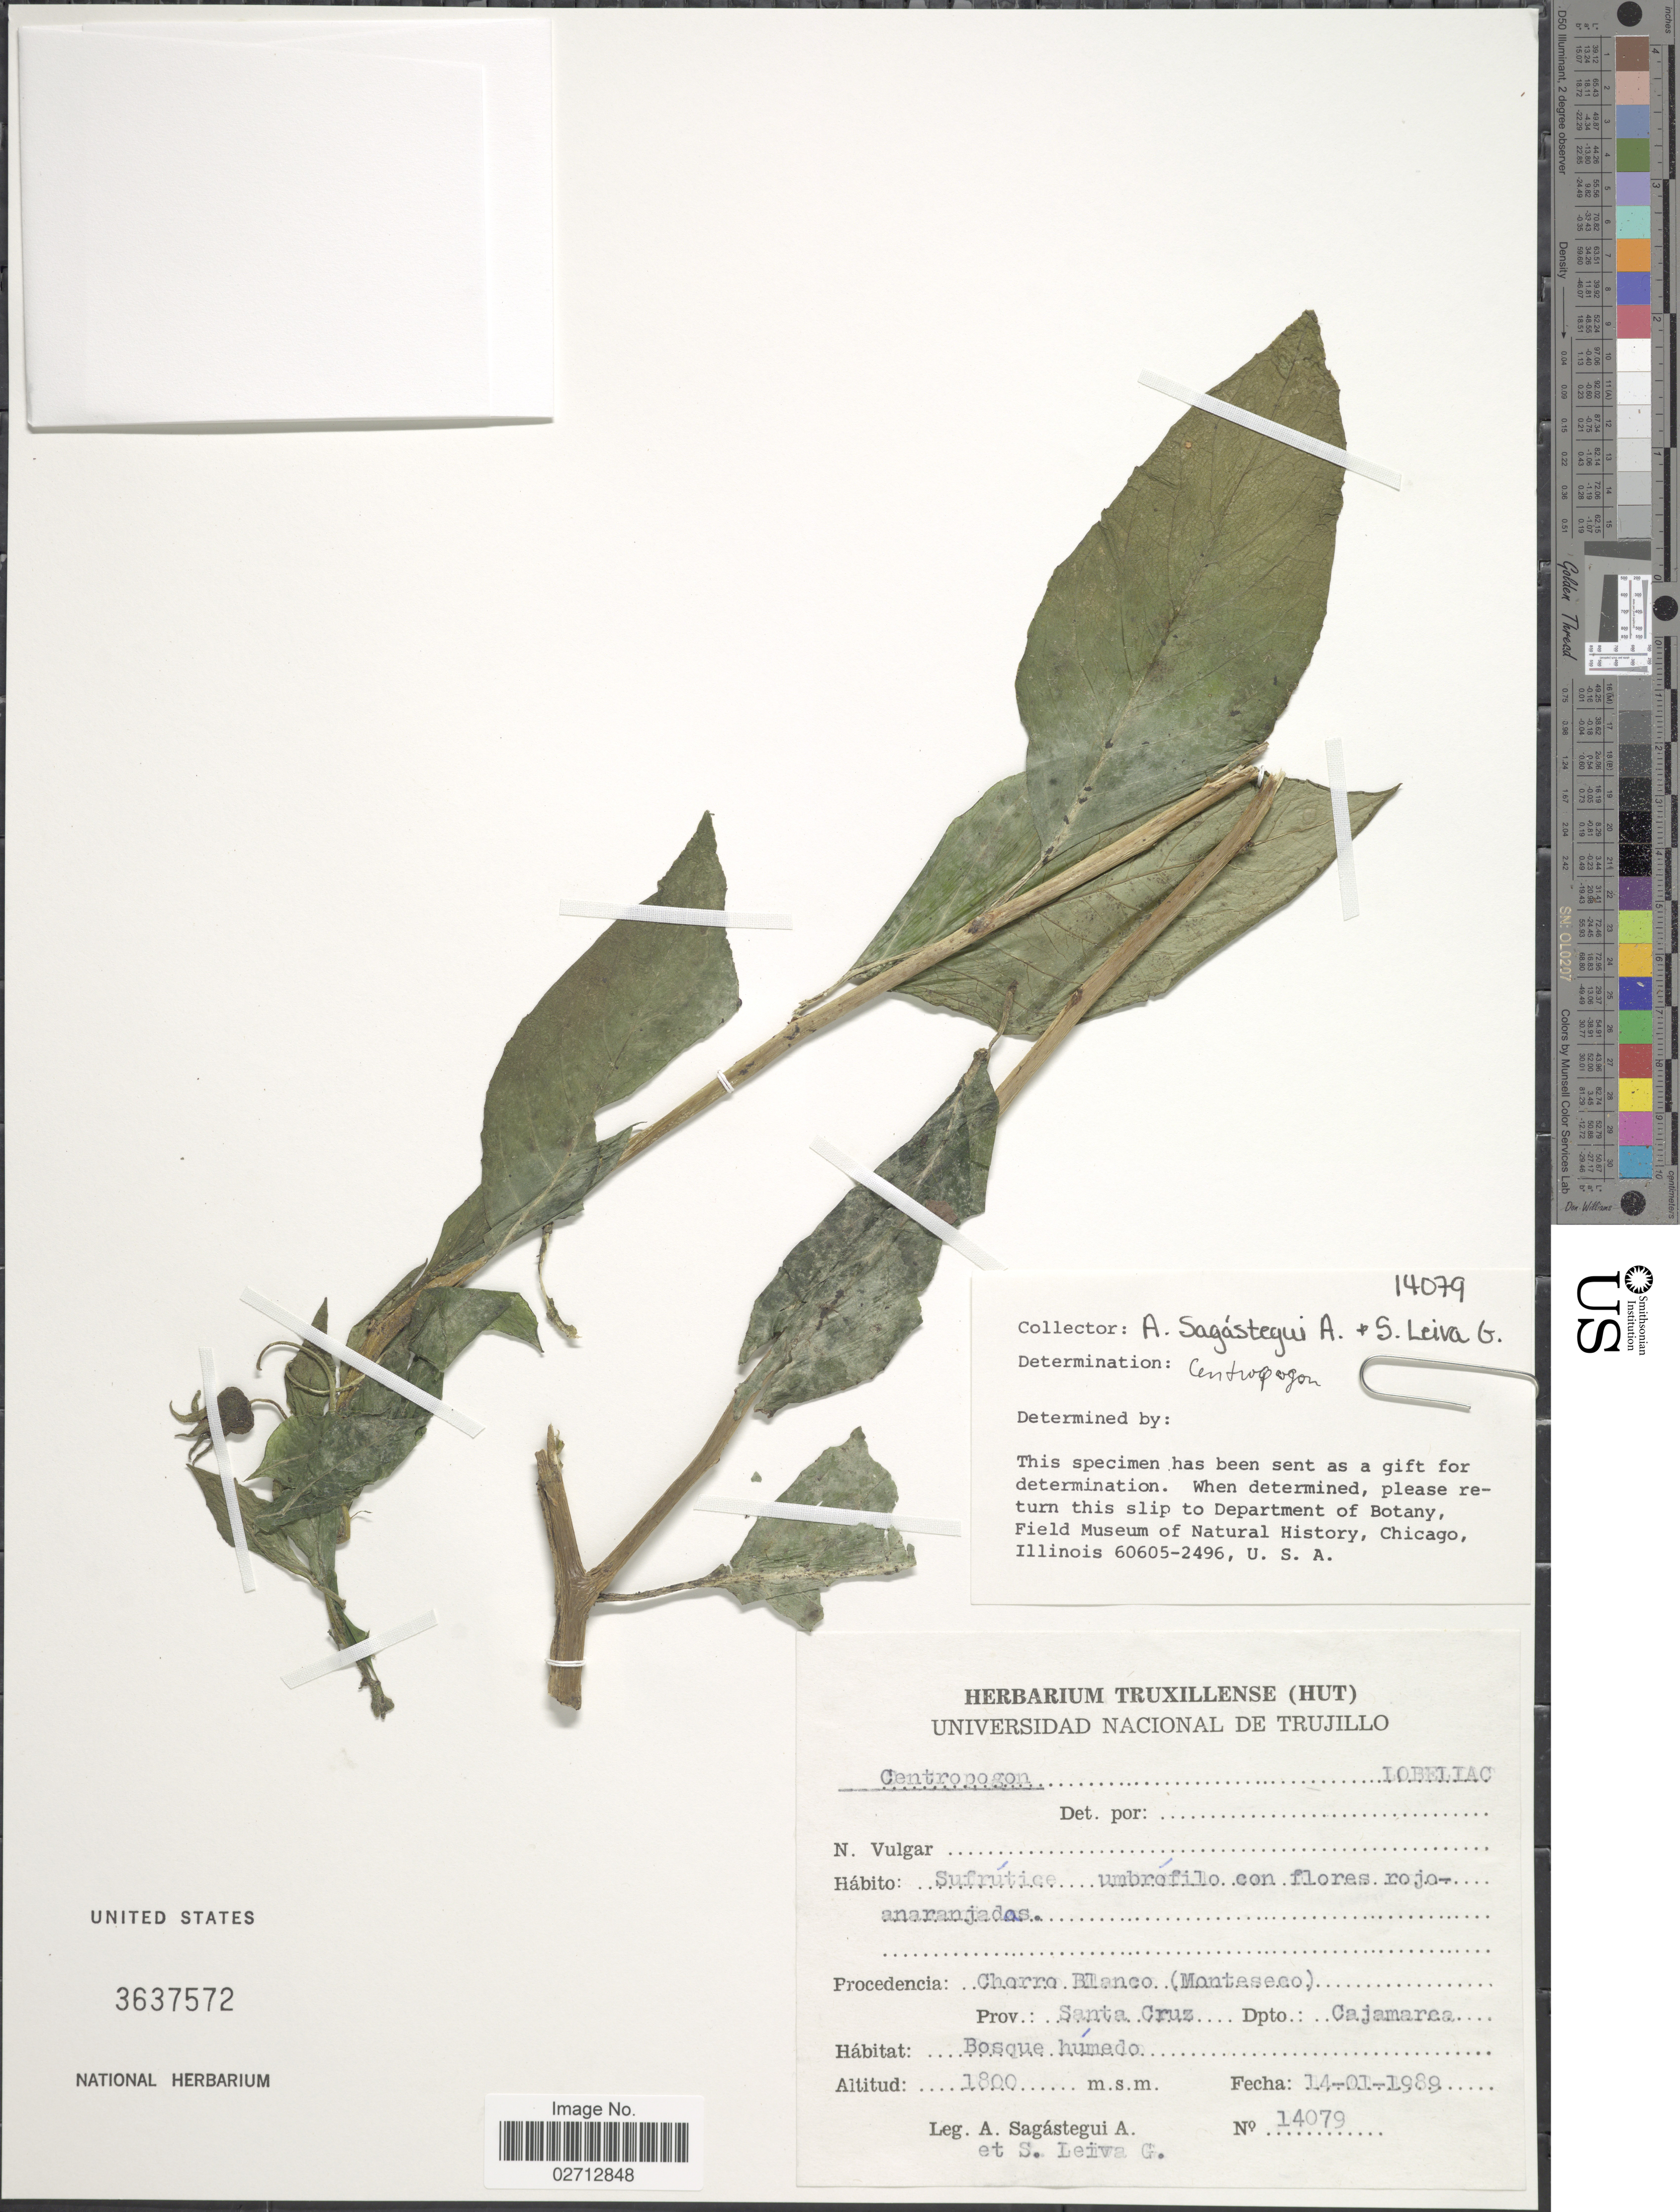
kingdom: Plantae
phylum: Tracheophyta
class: Magnoliopsida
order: Asterales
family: Campanulaceae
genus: Centropogon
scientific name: Centropogon sp.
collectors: A. Sagástegui A. & S. Leiva G.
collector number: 14079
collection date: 1989-01-14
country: Peru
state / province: Cajamarca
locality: Chorro Blanco (Monteseco) Prov.; Santa Cruz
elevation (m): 1800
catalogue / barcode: US 3637572